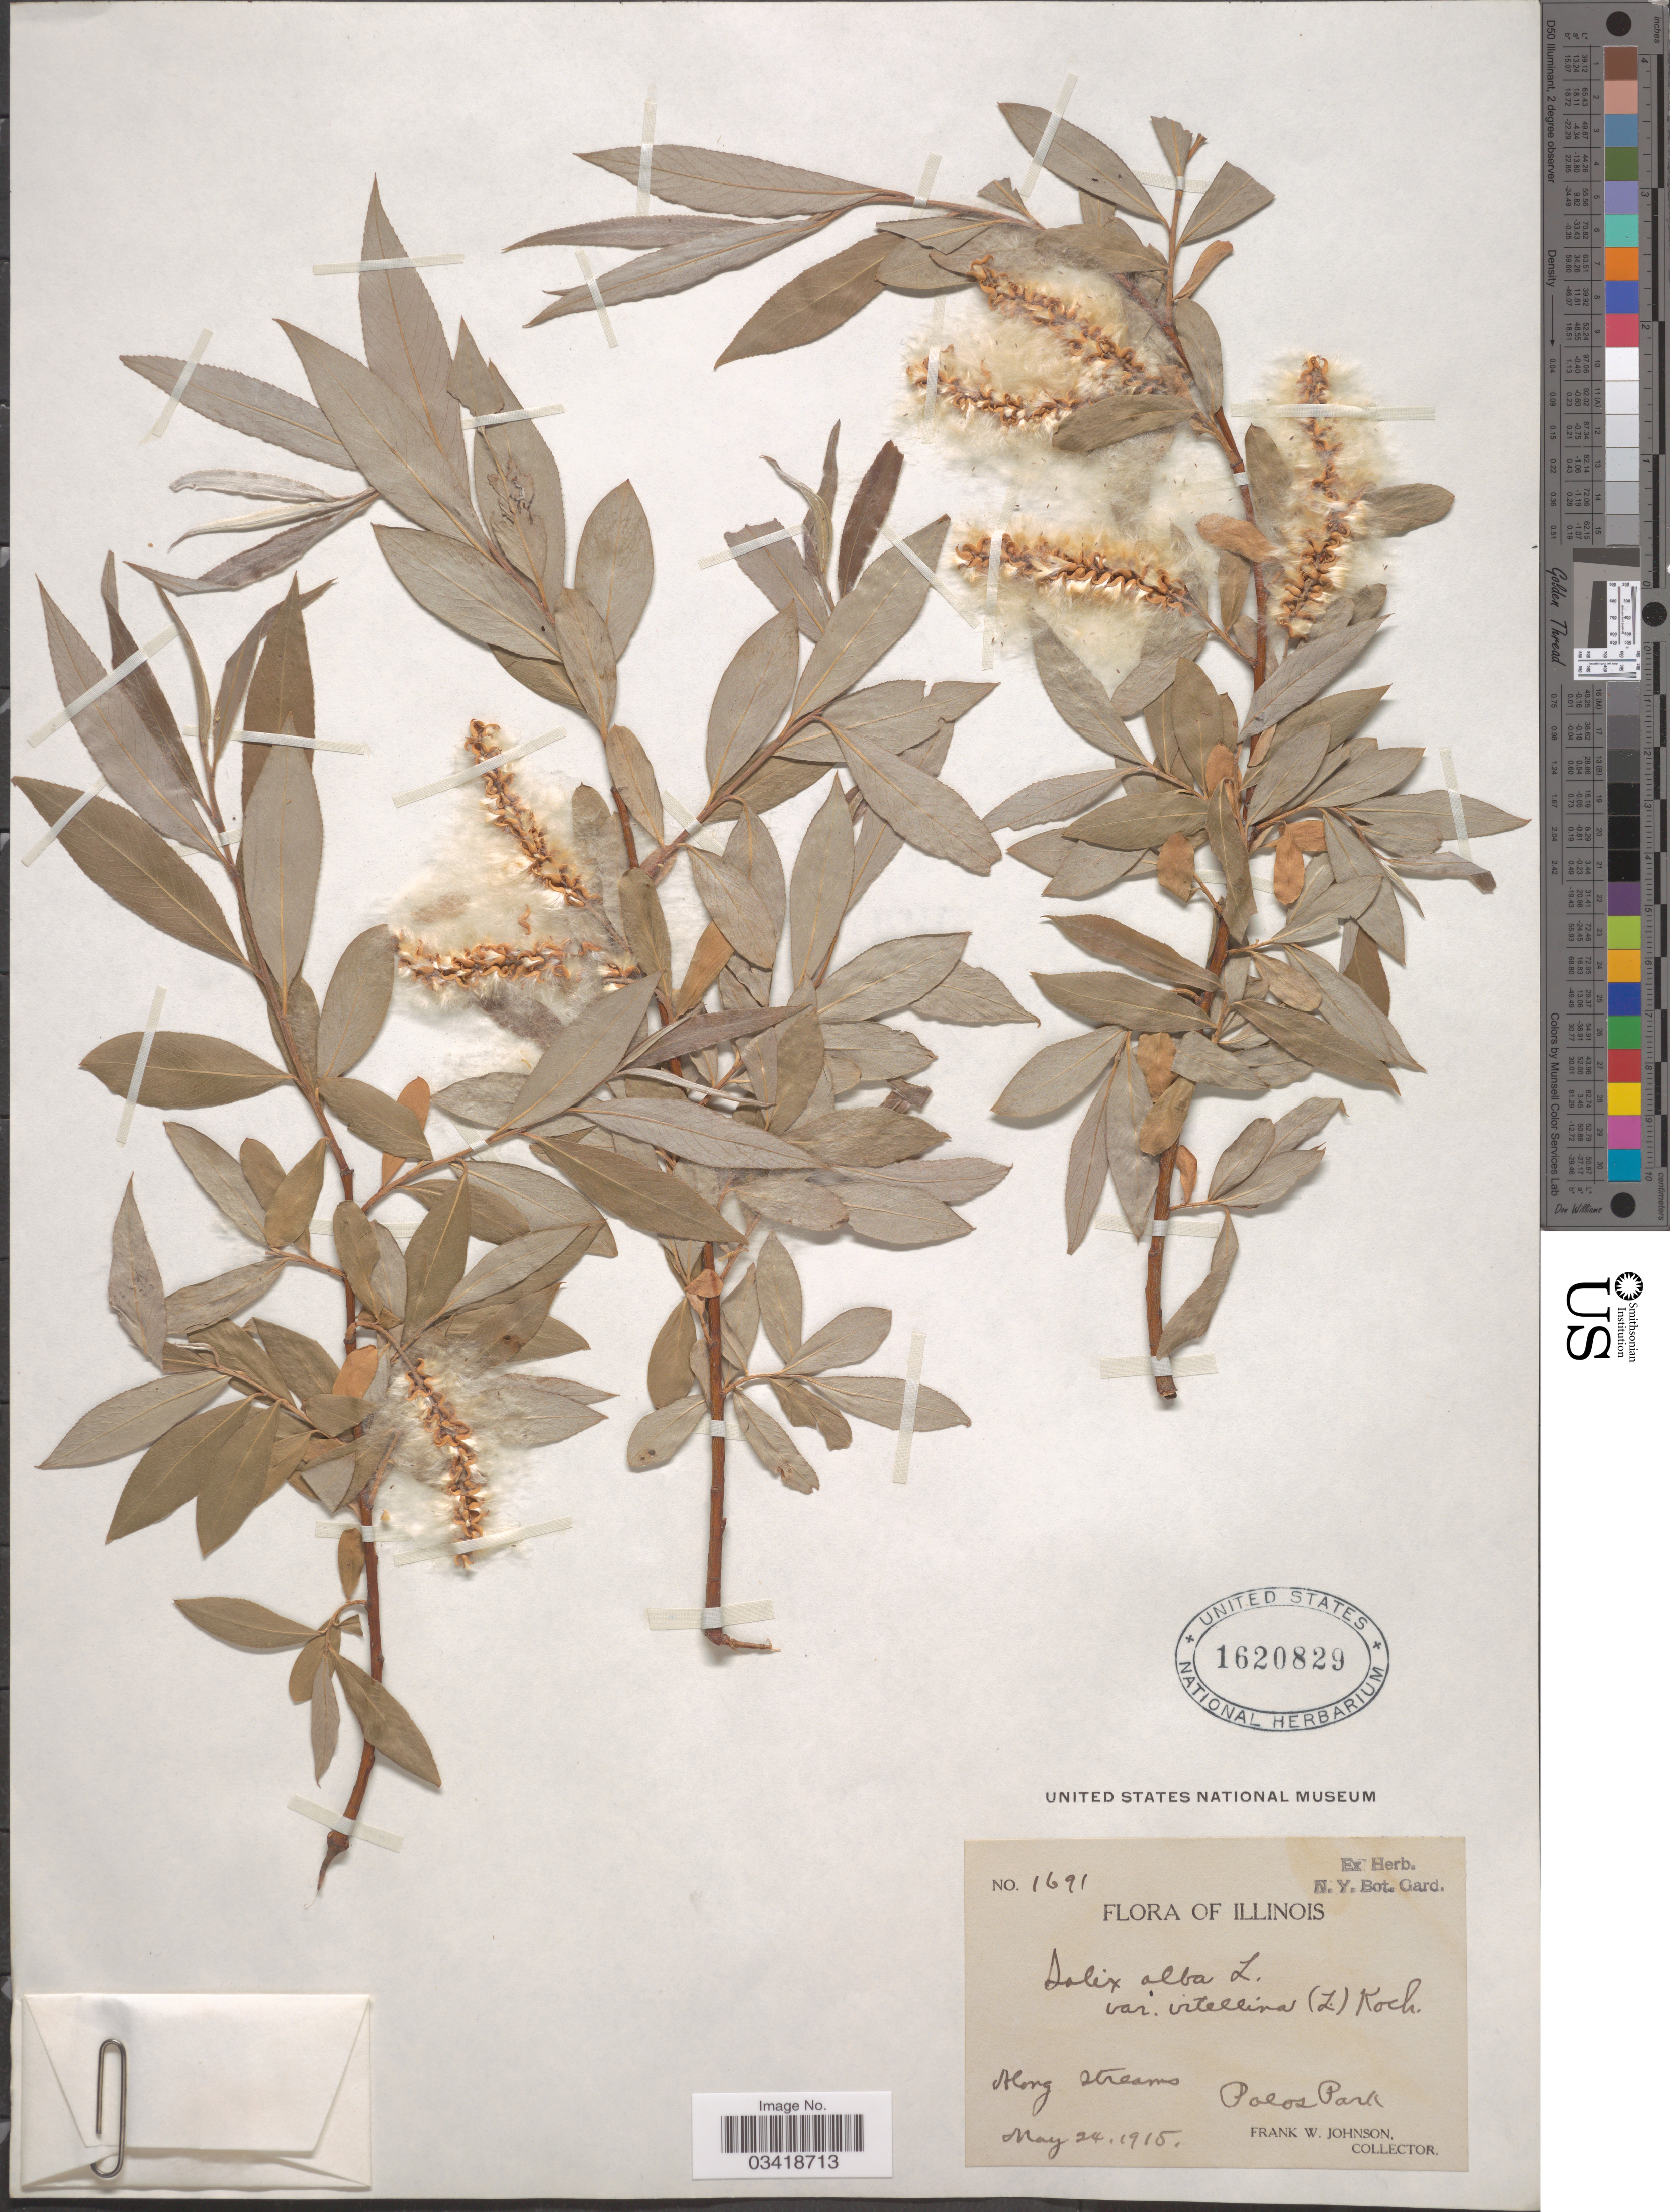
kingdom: Plantae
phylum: Tracheophyta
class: Magnoliopsida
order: Malpighiales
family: Salicaceae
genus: Salix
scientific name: Salix alba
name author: L.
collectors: F. W. Johnson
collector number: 1691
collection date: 1915-05-24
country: United States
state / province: Illinois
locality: Along streams. Palos Park.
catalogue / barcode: US 1620829